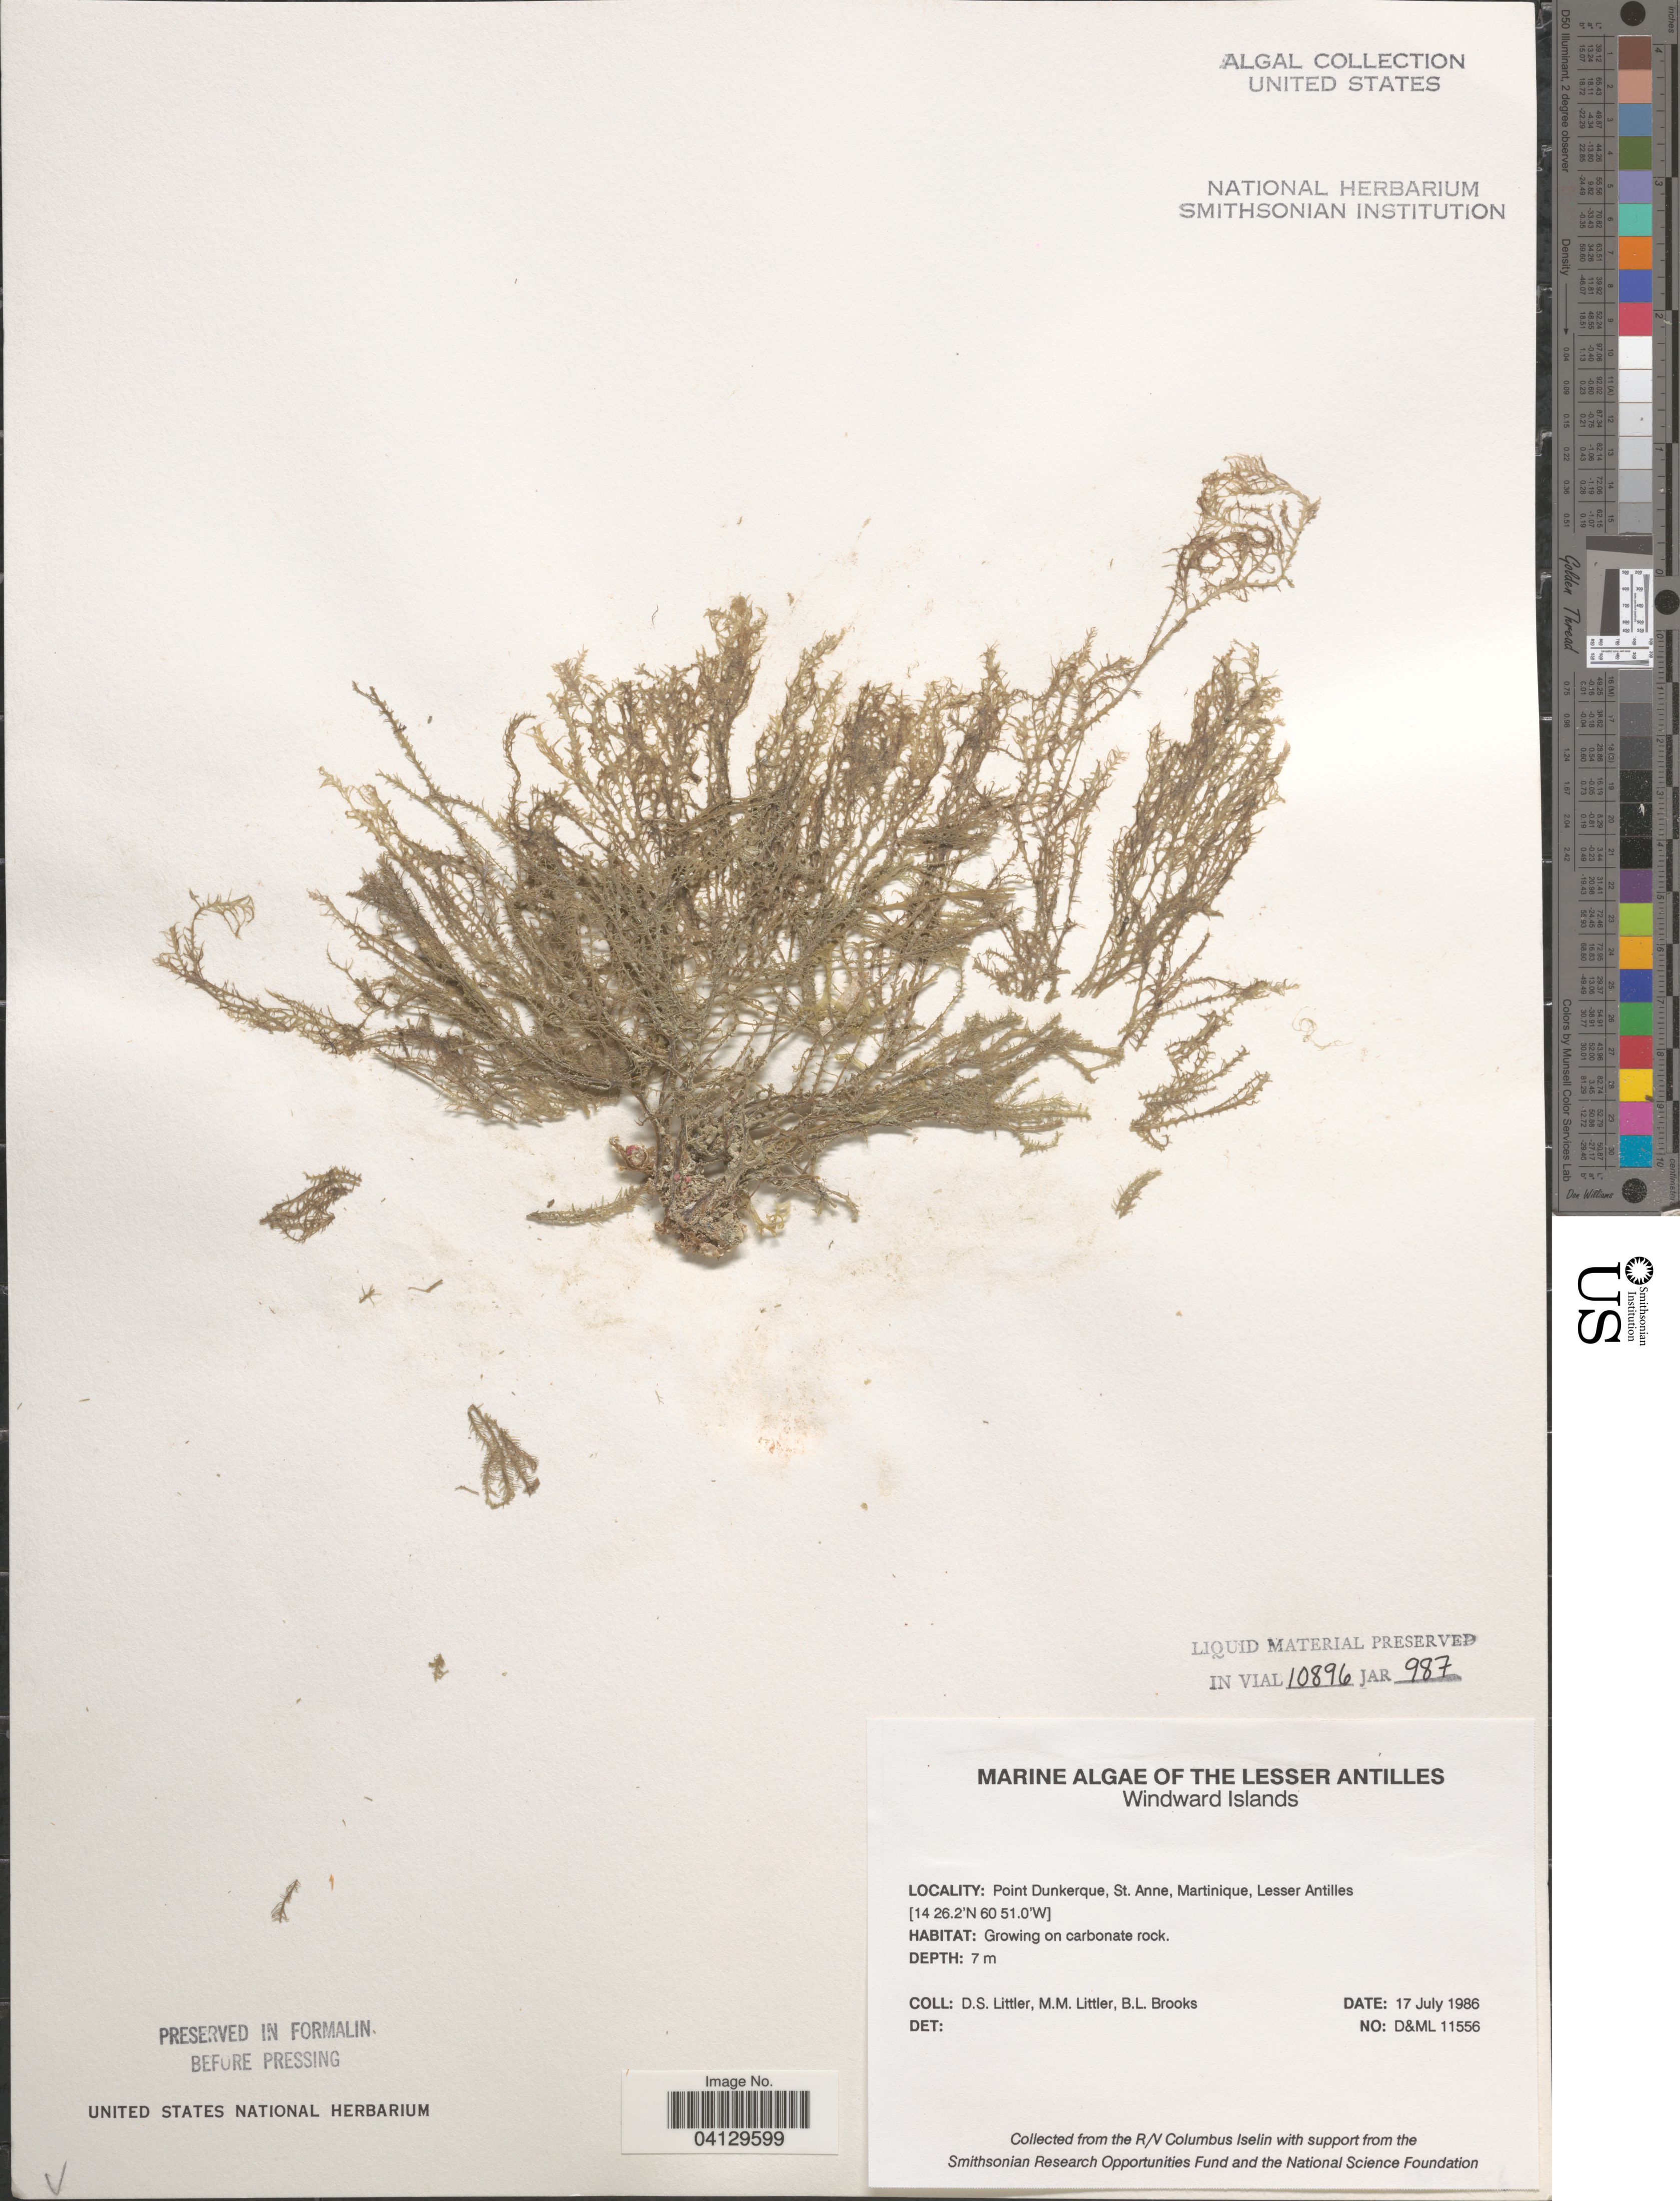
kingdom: Plantae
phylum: Rhodophyta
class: Florideophyceae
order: Corallinales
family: Corallinaceae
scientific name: Crustose Coralline Algae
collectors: D. S. Littler & B. Brooks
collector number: D&ML11556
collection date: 1986-07-17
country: Martinique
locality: The Lesser Antilles. Windward Islands. Point Dunkerque, St. Anne.